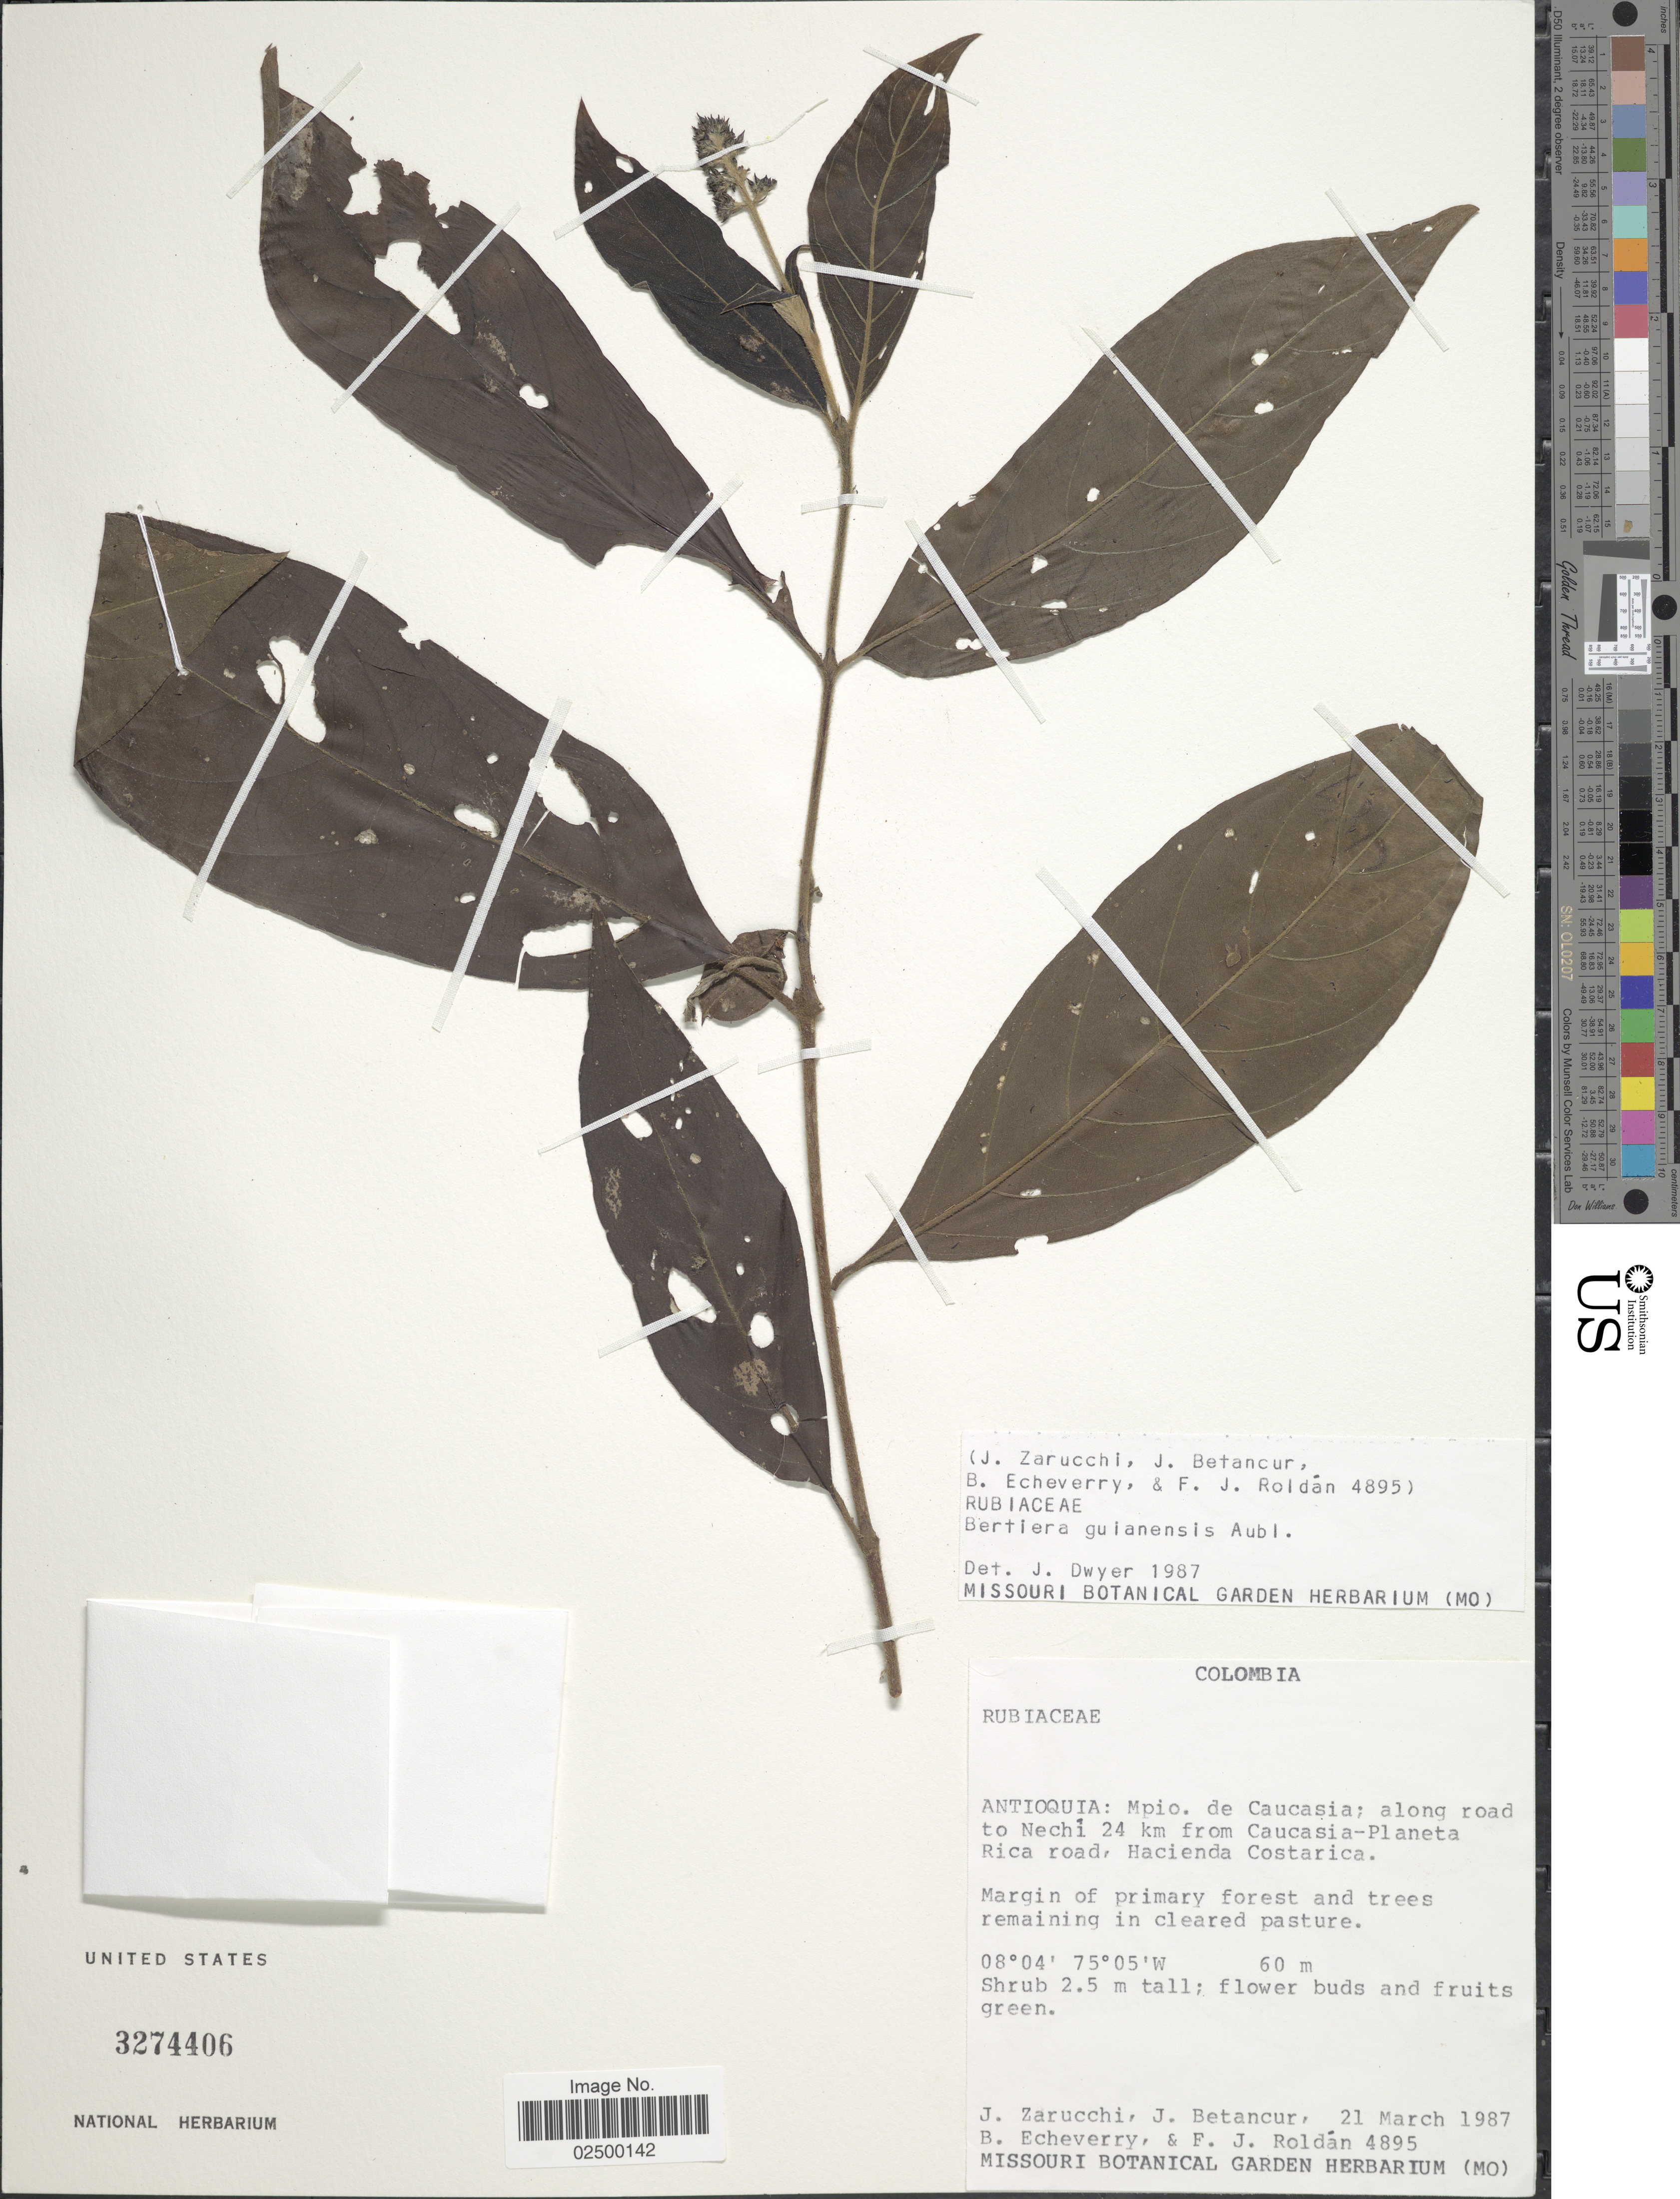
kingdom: Plantae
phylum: Tracheophyta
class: Magnoliopsida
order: Gentianales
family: Rubiaceae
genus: Bertiera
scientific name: Bertiera guianensis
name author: Aubl.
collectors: J. L. Zarucchi, J. Betancur, B. Echeverry & F. J. Roldán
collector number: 4895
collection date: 1987-03-21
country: Colombia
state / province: Antioquia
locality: Mpio. de Caucasia; along road to Nechi, 24 km from Caucasia-Planeta Rica road, Hacienda Costarica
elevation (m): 60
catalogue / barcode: US 3274406